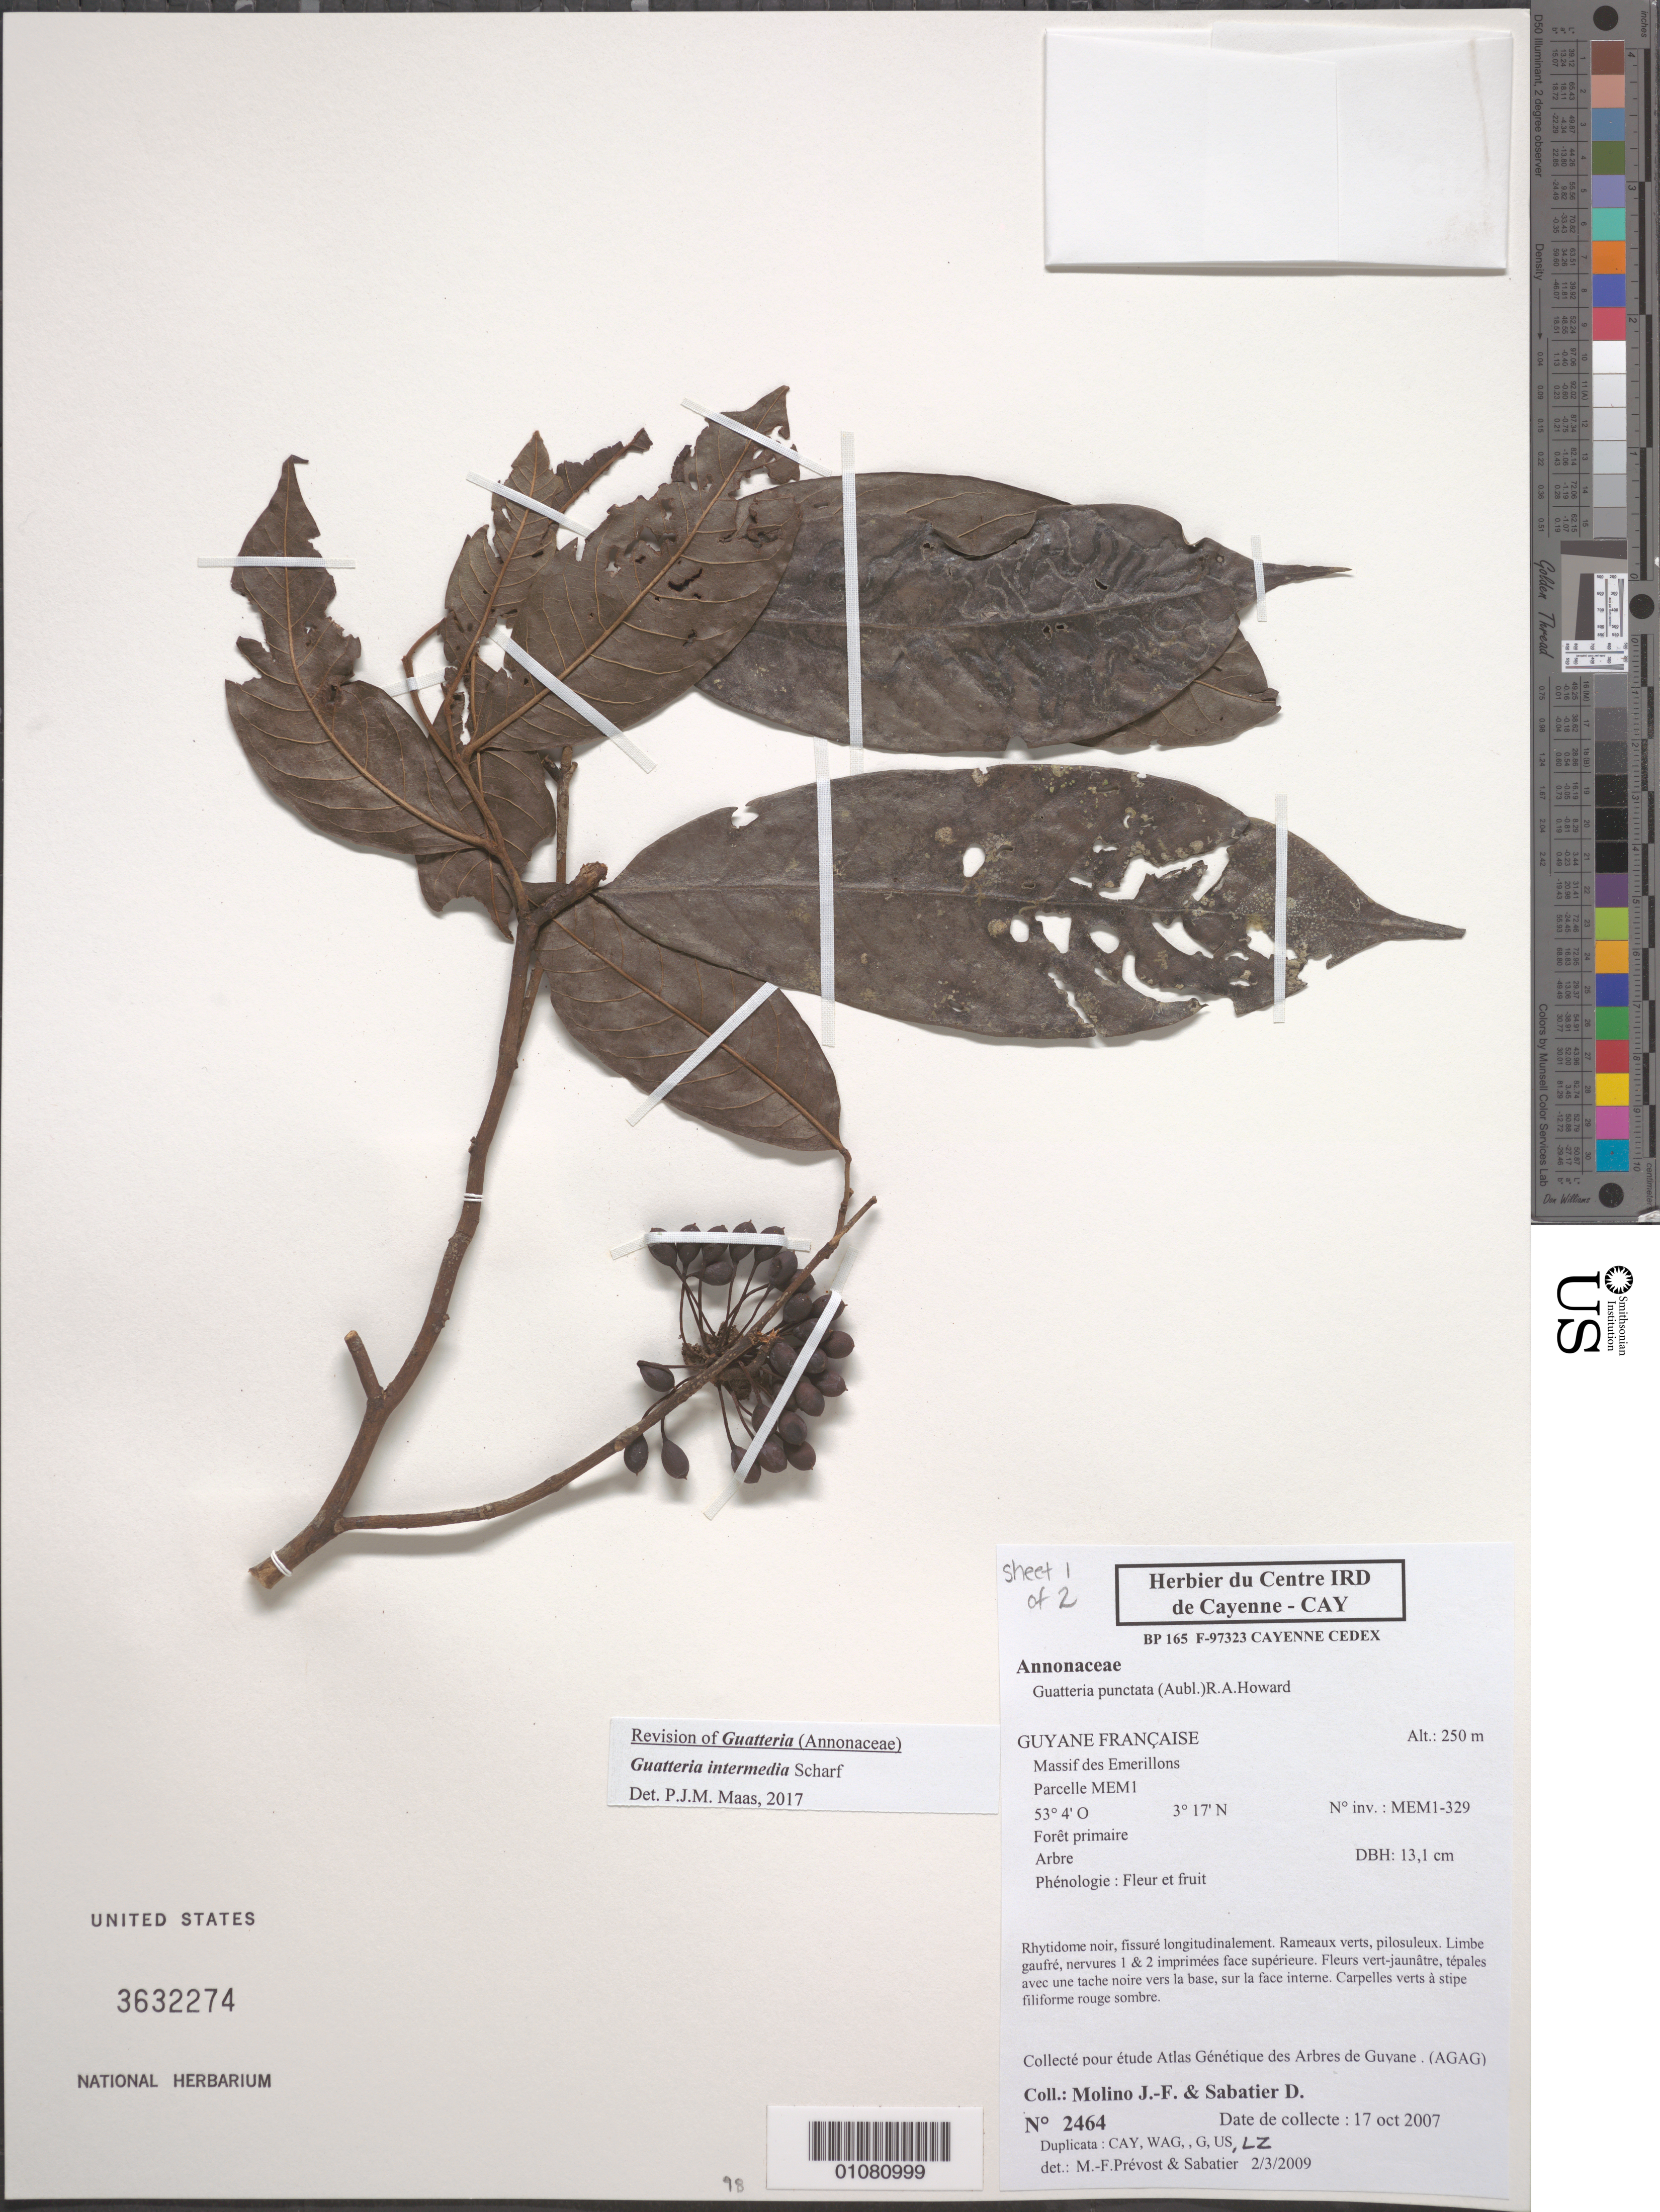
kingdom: Plantae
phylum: Tracheophyta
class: Magnoliopsida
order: Magnoliales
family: Annonaceae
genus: Guatteria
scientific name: Guatteria intermedia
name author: Scharf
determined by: Maas, Paul J.; Maas, H.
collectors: J. Molino & D. Sabatier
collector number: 2464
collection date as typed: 17-Oct-07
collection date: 2007-10-17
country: French Guiana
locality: Massif des Emerillons, Parcelle MEM1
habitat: Foret primaire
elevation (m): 250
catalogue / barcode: US 3632274